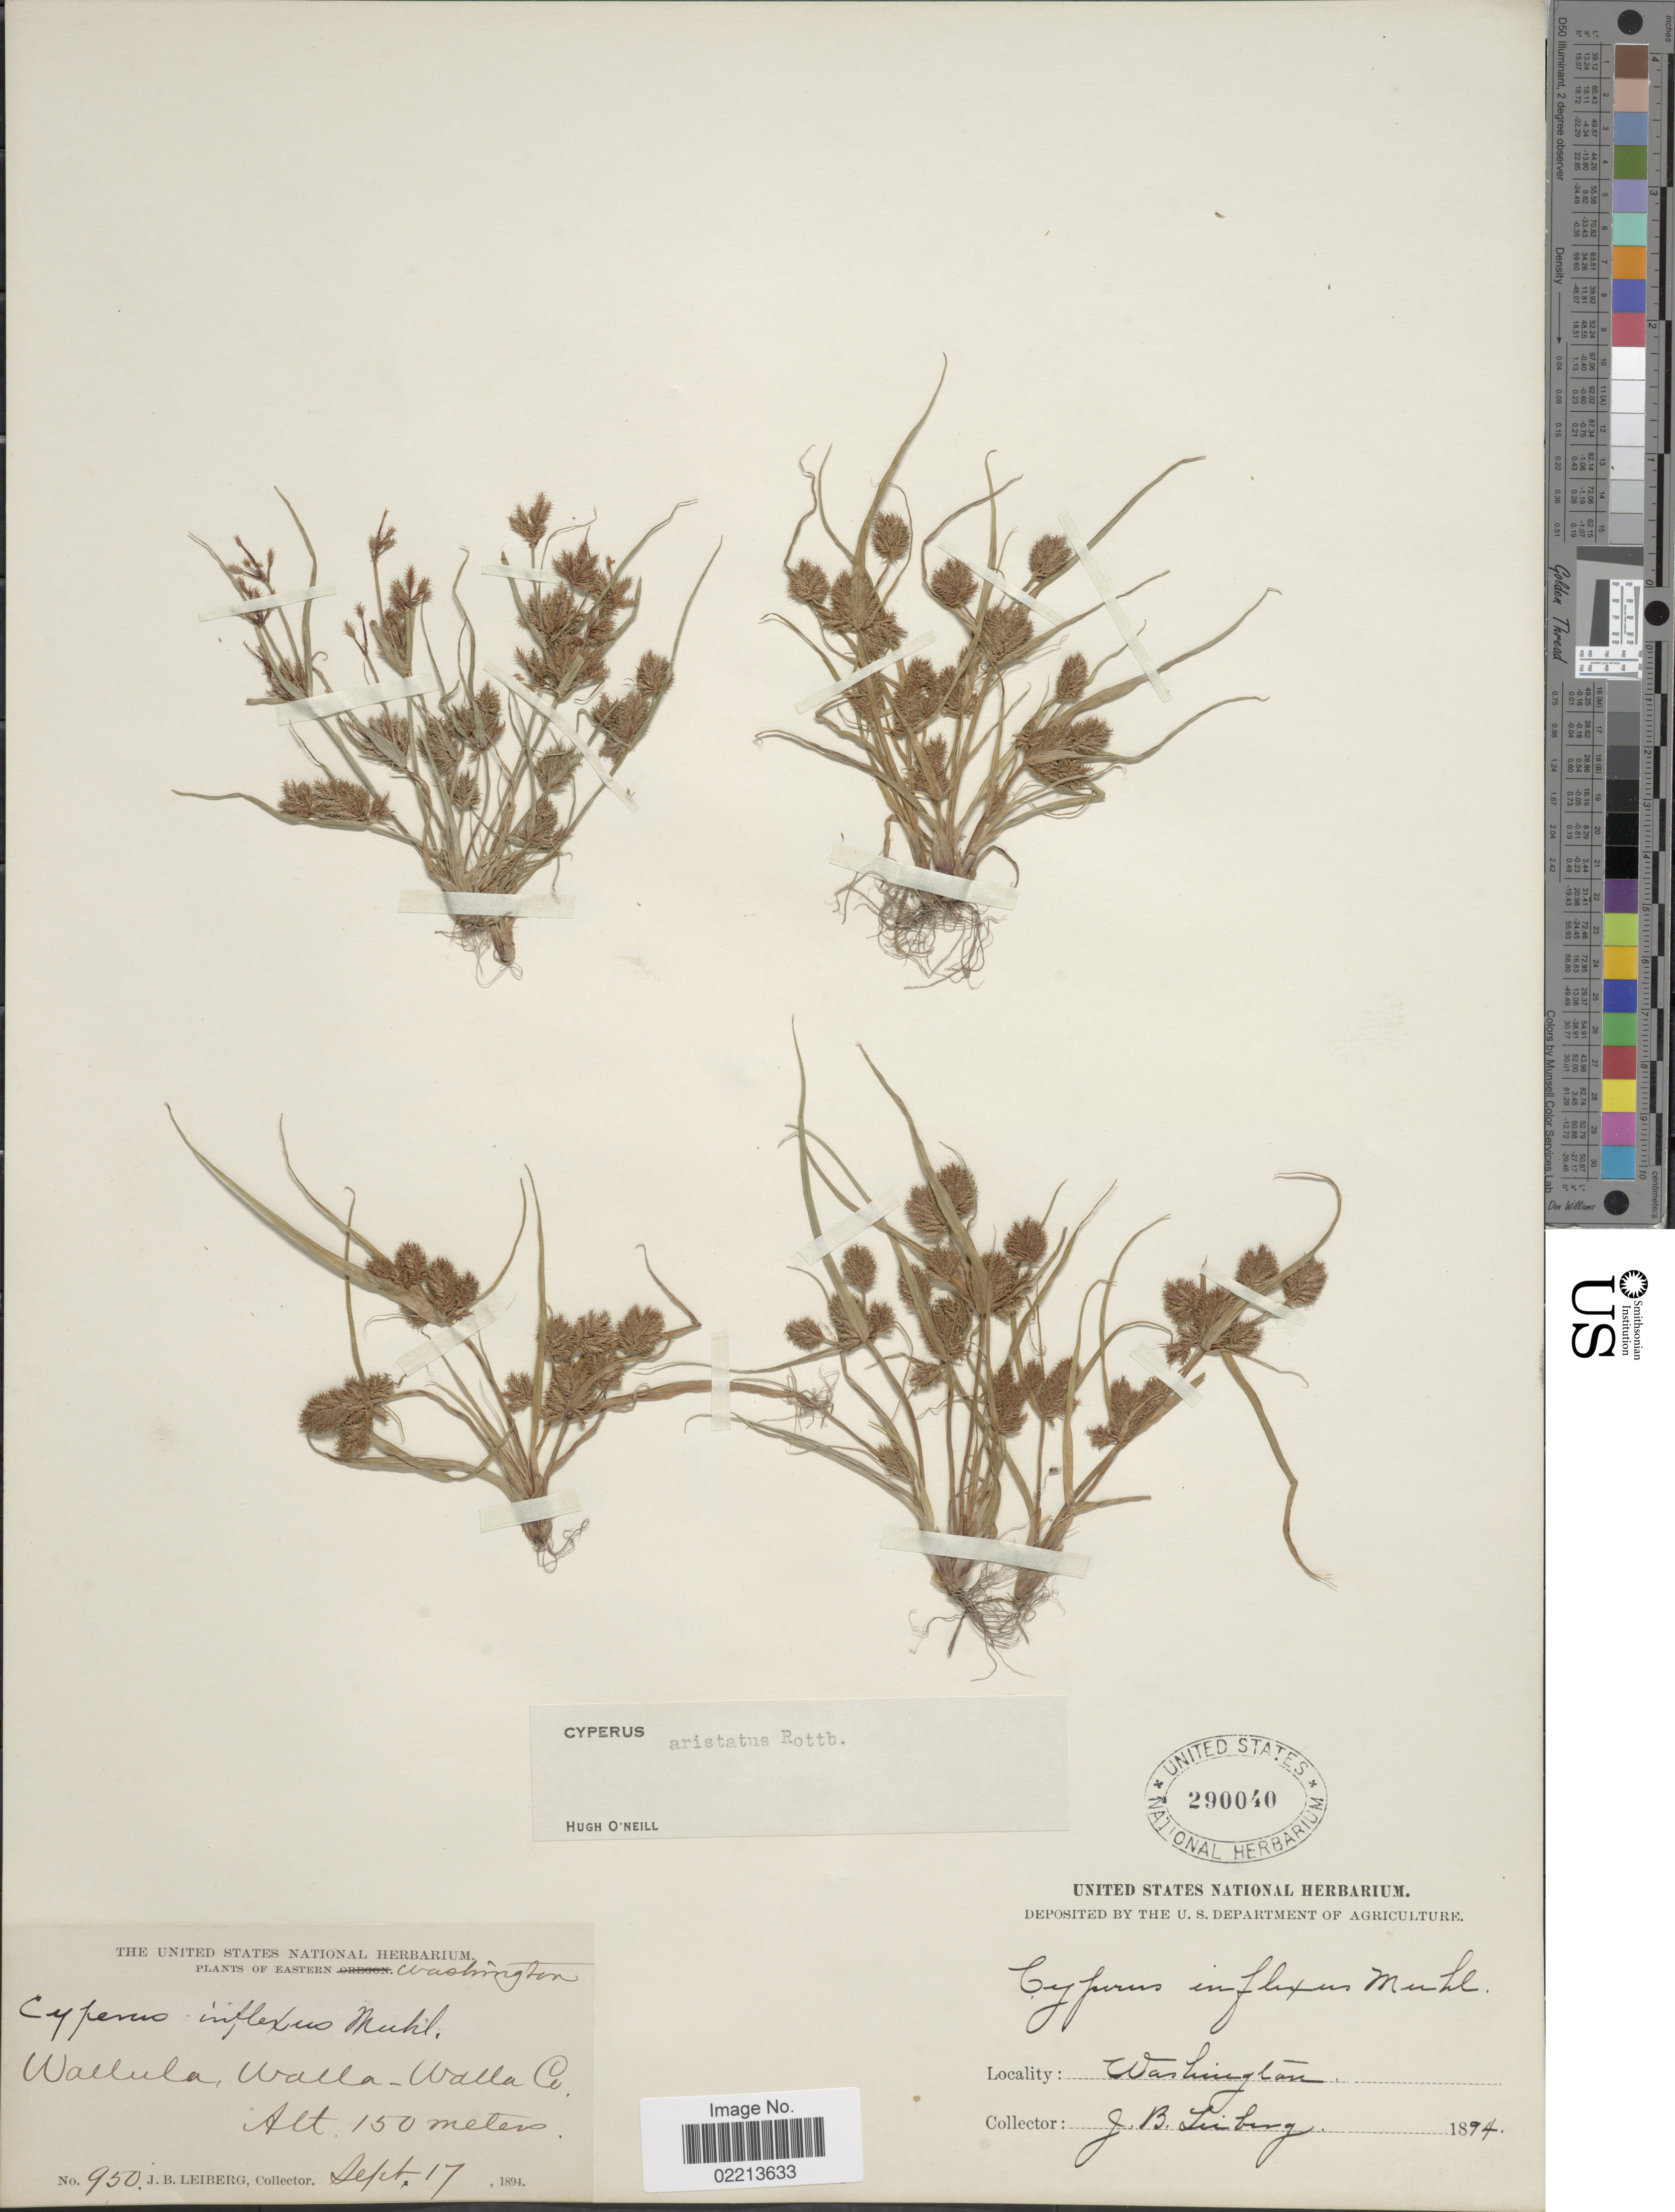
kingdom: Plantae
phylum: Tracheophyta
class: Liliopsida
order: Poales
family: Cyperaceae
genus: Cyperus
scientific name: Cyperus squarrosus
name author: L.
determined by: Strong, Mark T., (BOT), Smithsonian Institution - National Museum of Natural History (UNITED STATES)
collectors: J. Leiberg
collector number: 950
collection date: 1894-09-17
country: United States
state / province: Washington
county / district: Walla Walla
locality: Wallula, Walla-Walla Co.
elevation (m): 150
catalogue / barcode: US 290040